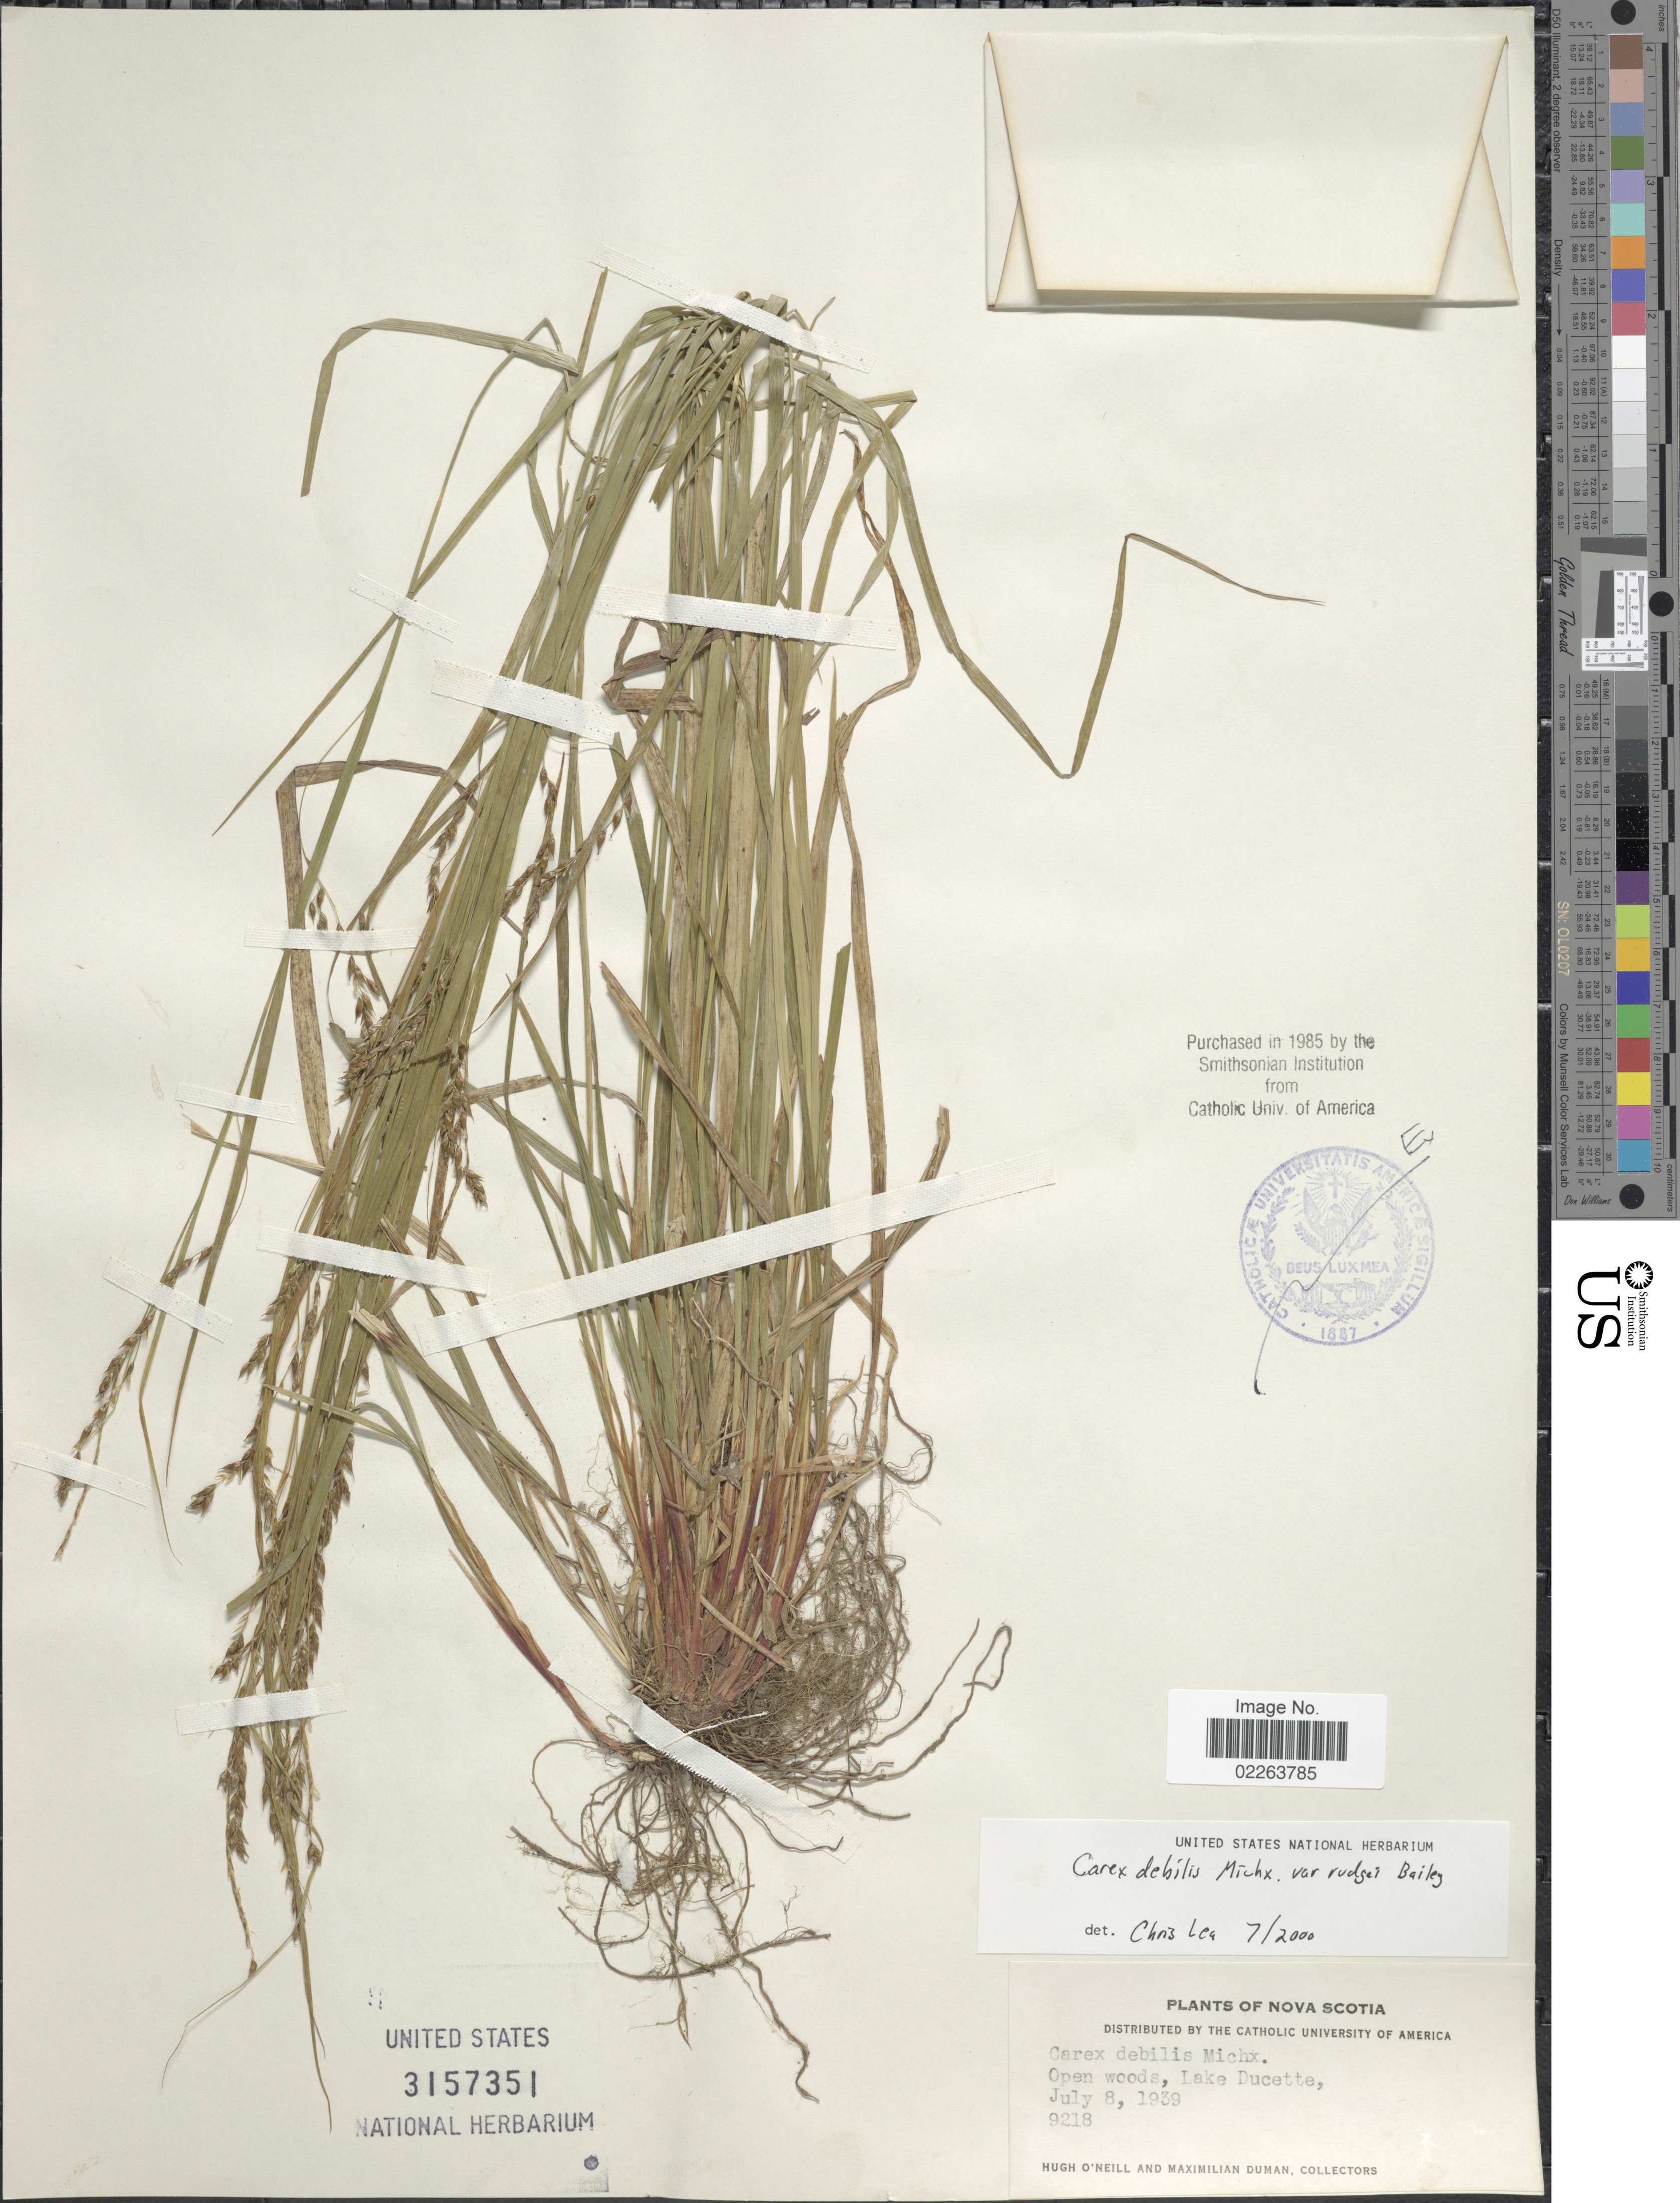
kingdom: Plantae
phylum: Tracheophyta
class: Liliopsida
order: Poales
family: Cyperaceae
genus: Carex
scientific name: Carex flexuosa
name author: Muhl. ex Willd.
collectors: H. O'Neill & M. Duman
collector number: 9218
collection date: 1939-07-08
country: Canada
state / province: Nova Scotia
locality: Open woods, Lake Ducette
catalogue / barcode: US 3157351